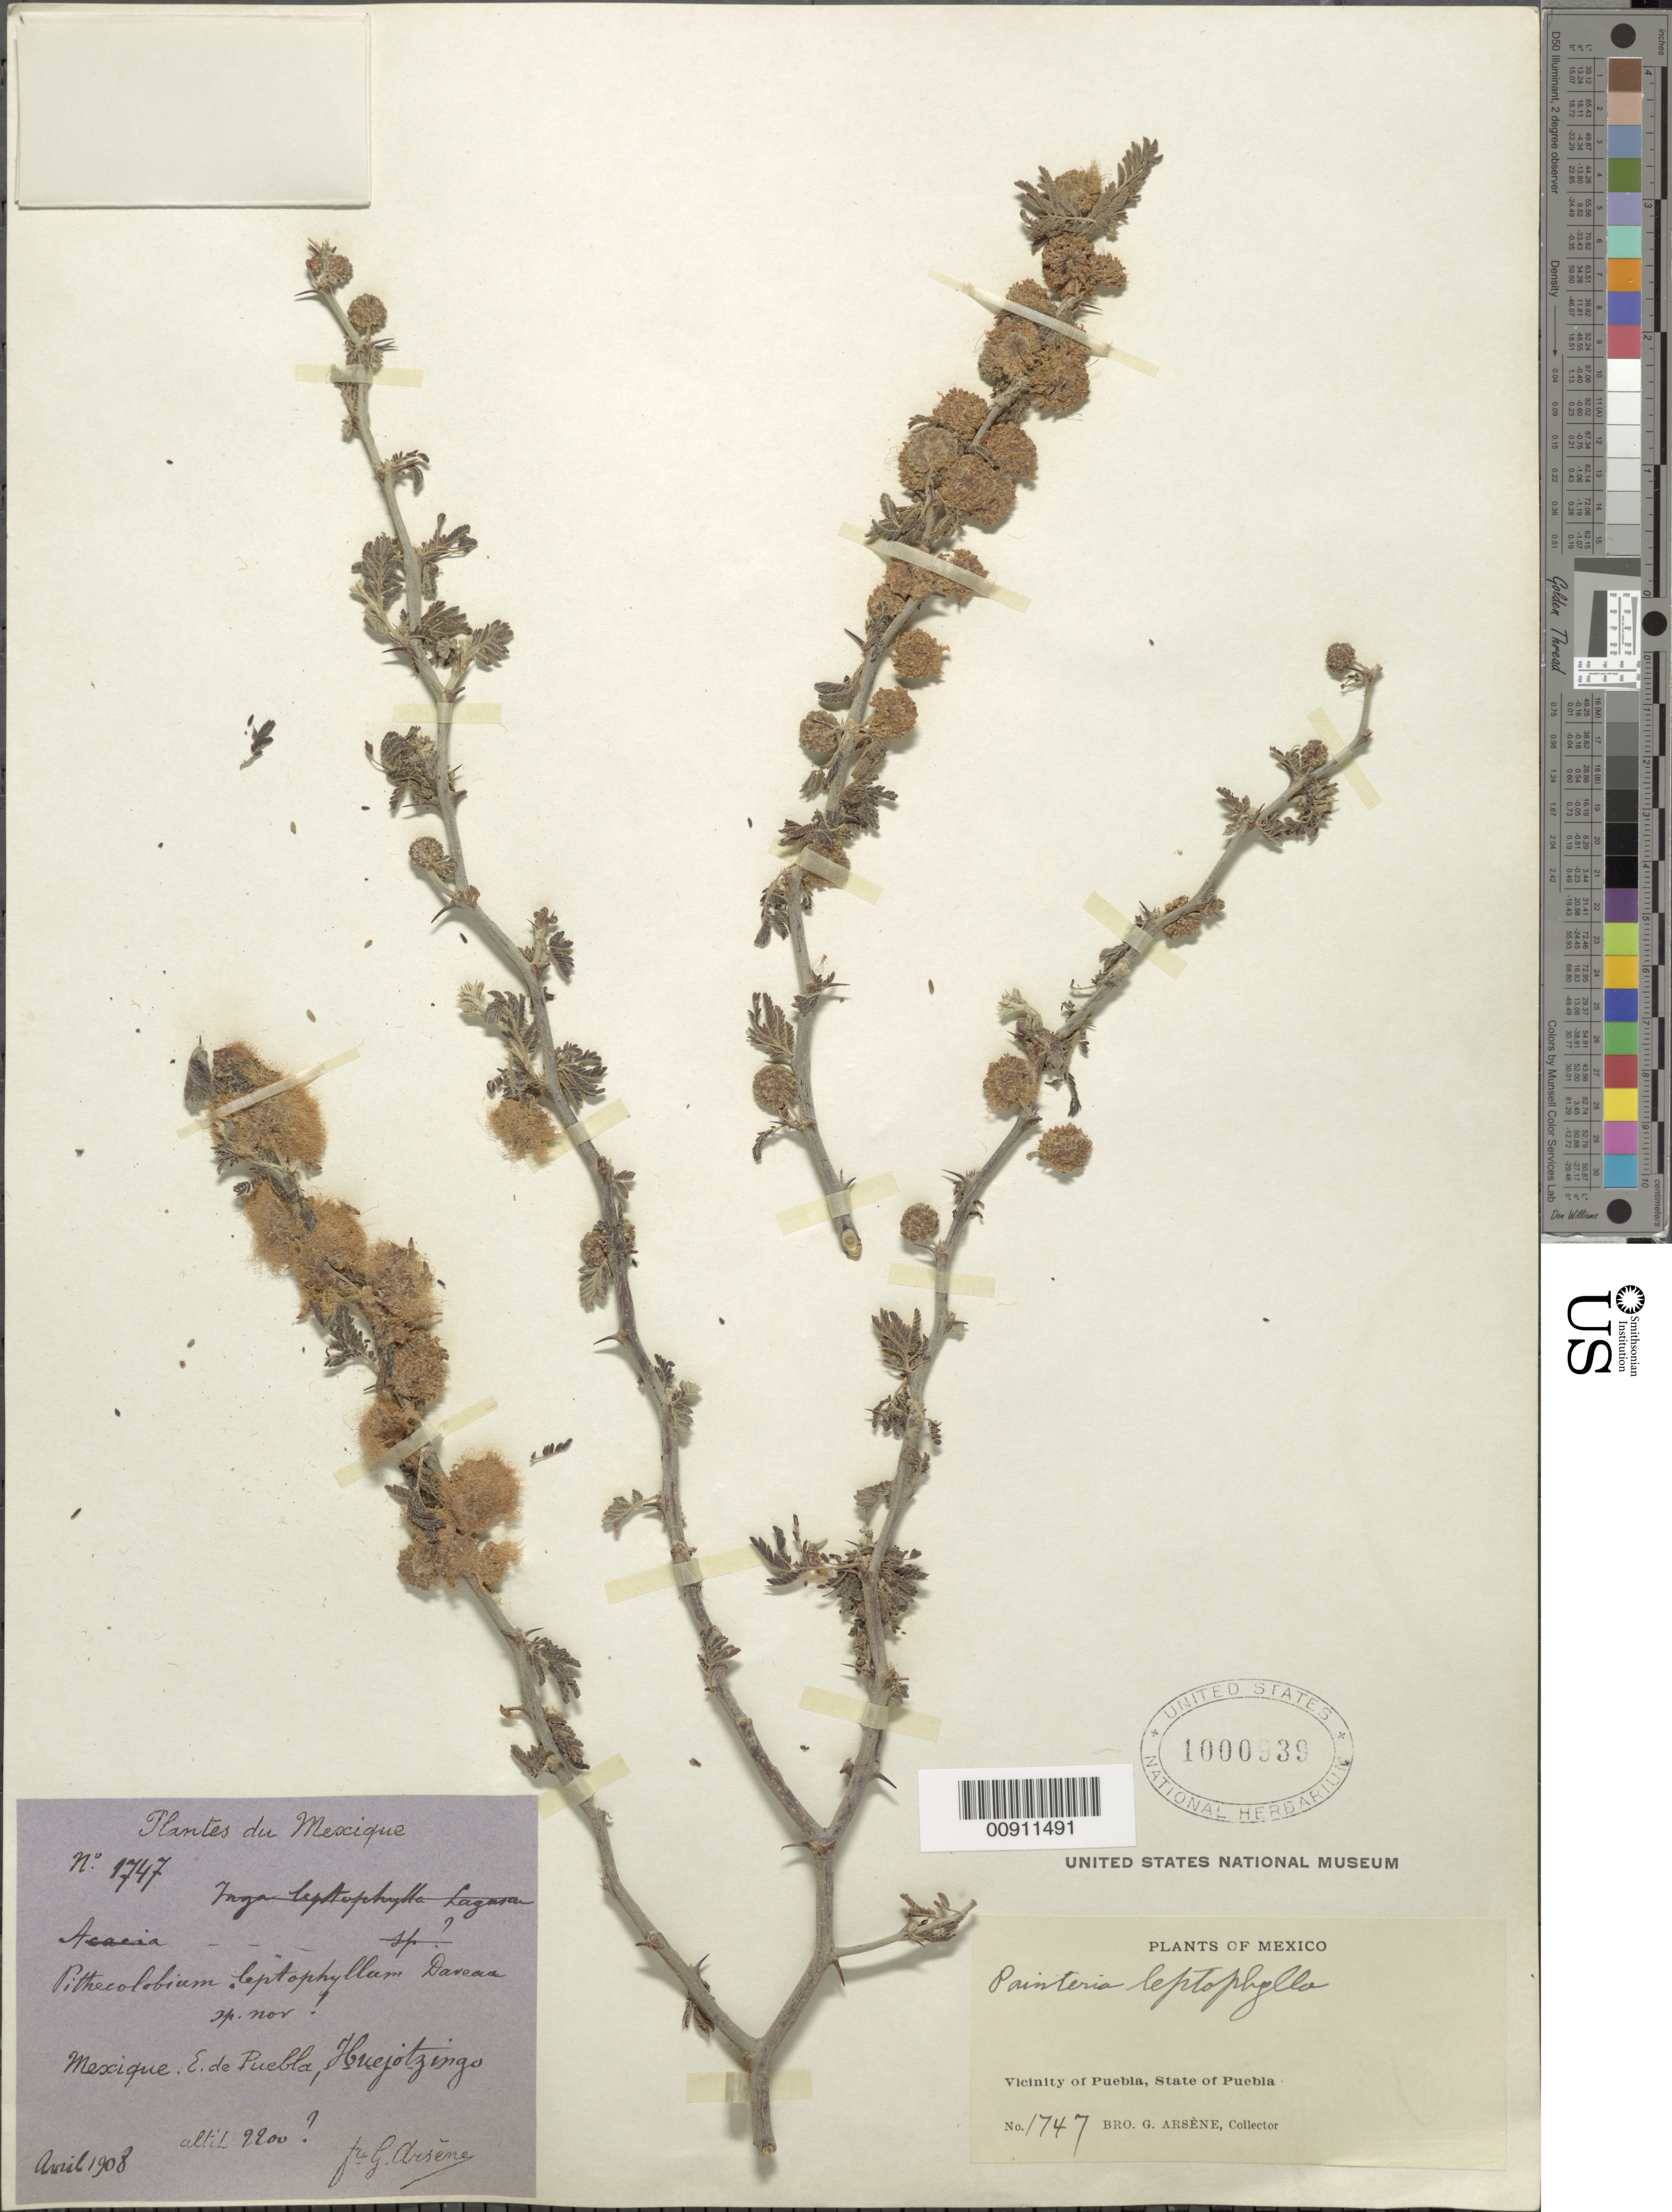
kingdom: Plantae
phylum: Tracheophyta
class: Magnoliopsida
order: Fabales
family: Fabaceae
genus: Ricoa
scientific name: Ricoa leptophylla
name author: (DC.) Duno & Torke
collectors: Bro. G. Arsène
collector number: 1747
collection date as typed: Apr 1908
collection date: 1908-04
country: Mexico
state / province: Puebla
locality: E. de Puebla, Huejotzingo.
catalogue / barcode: US 1000939